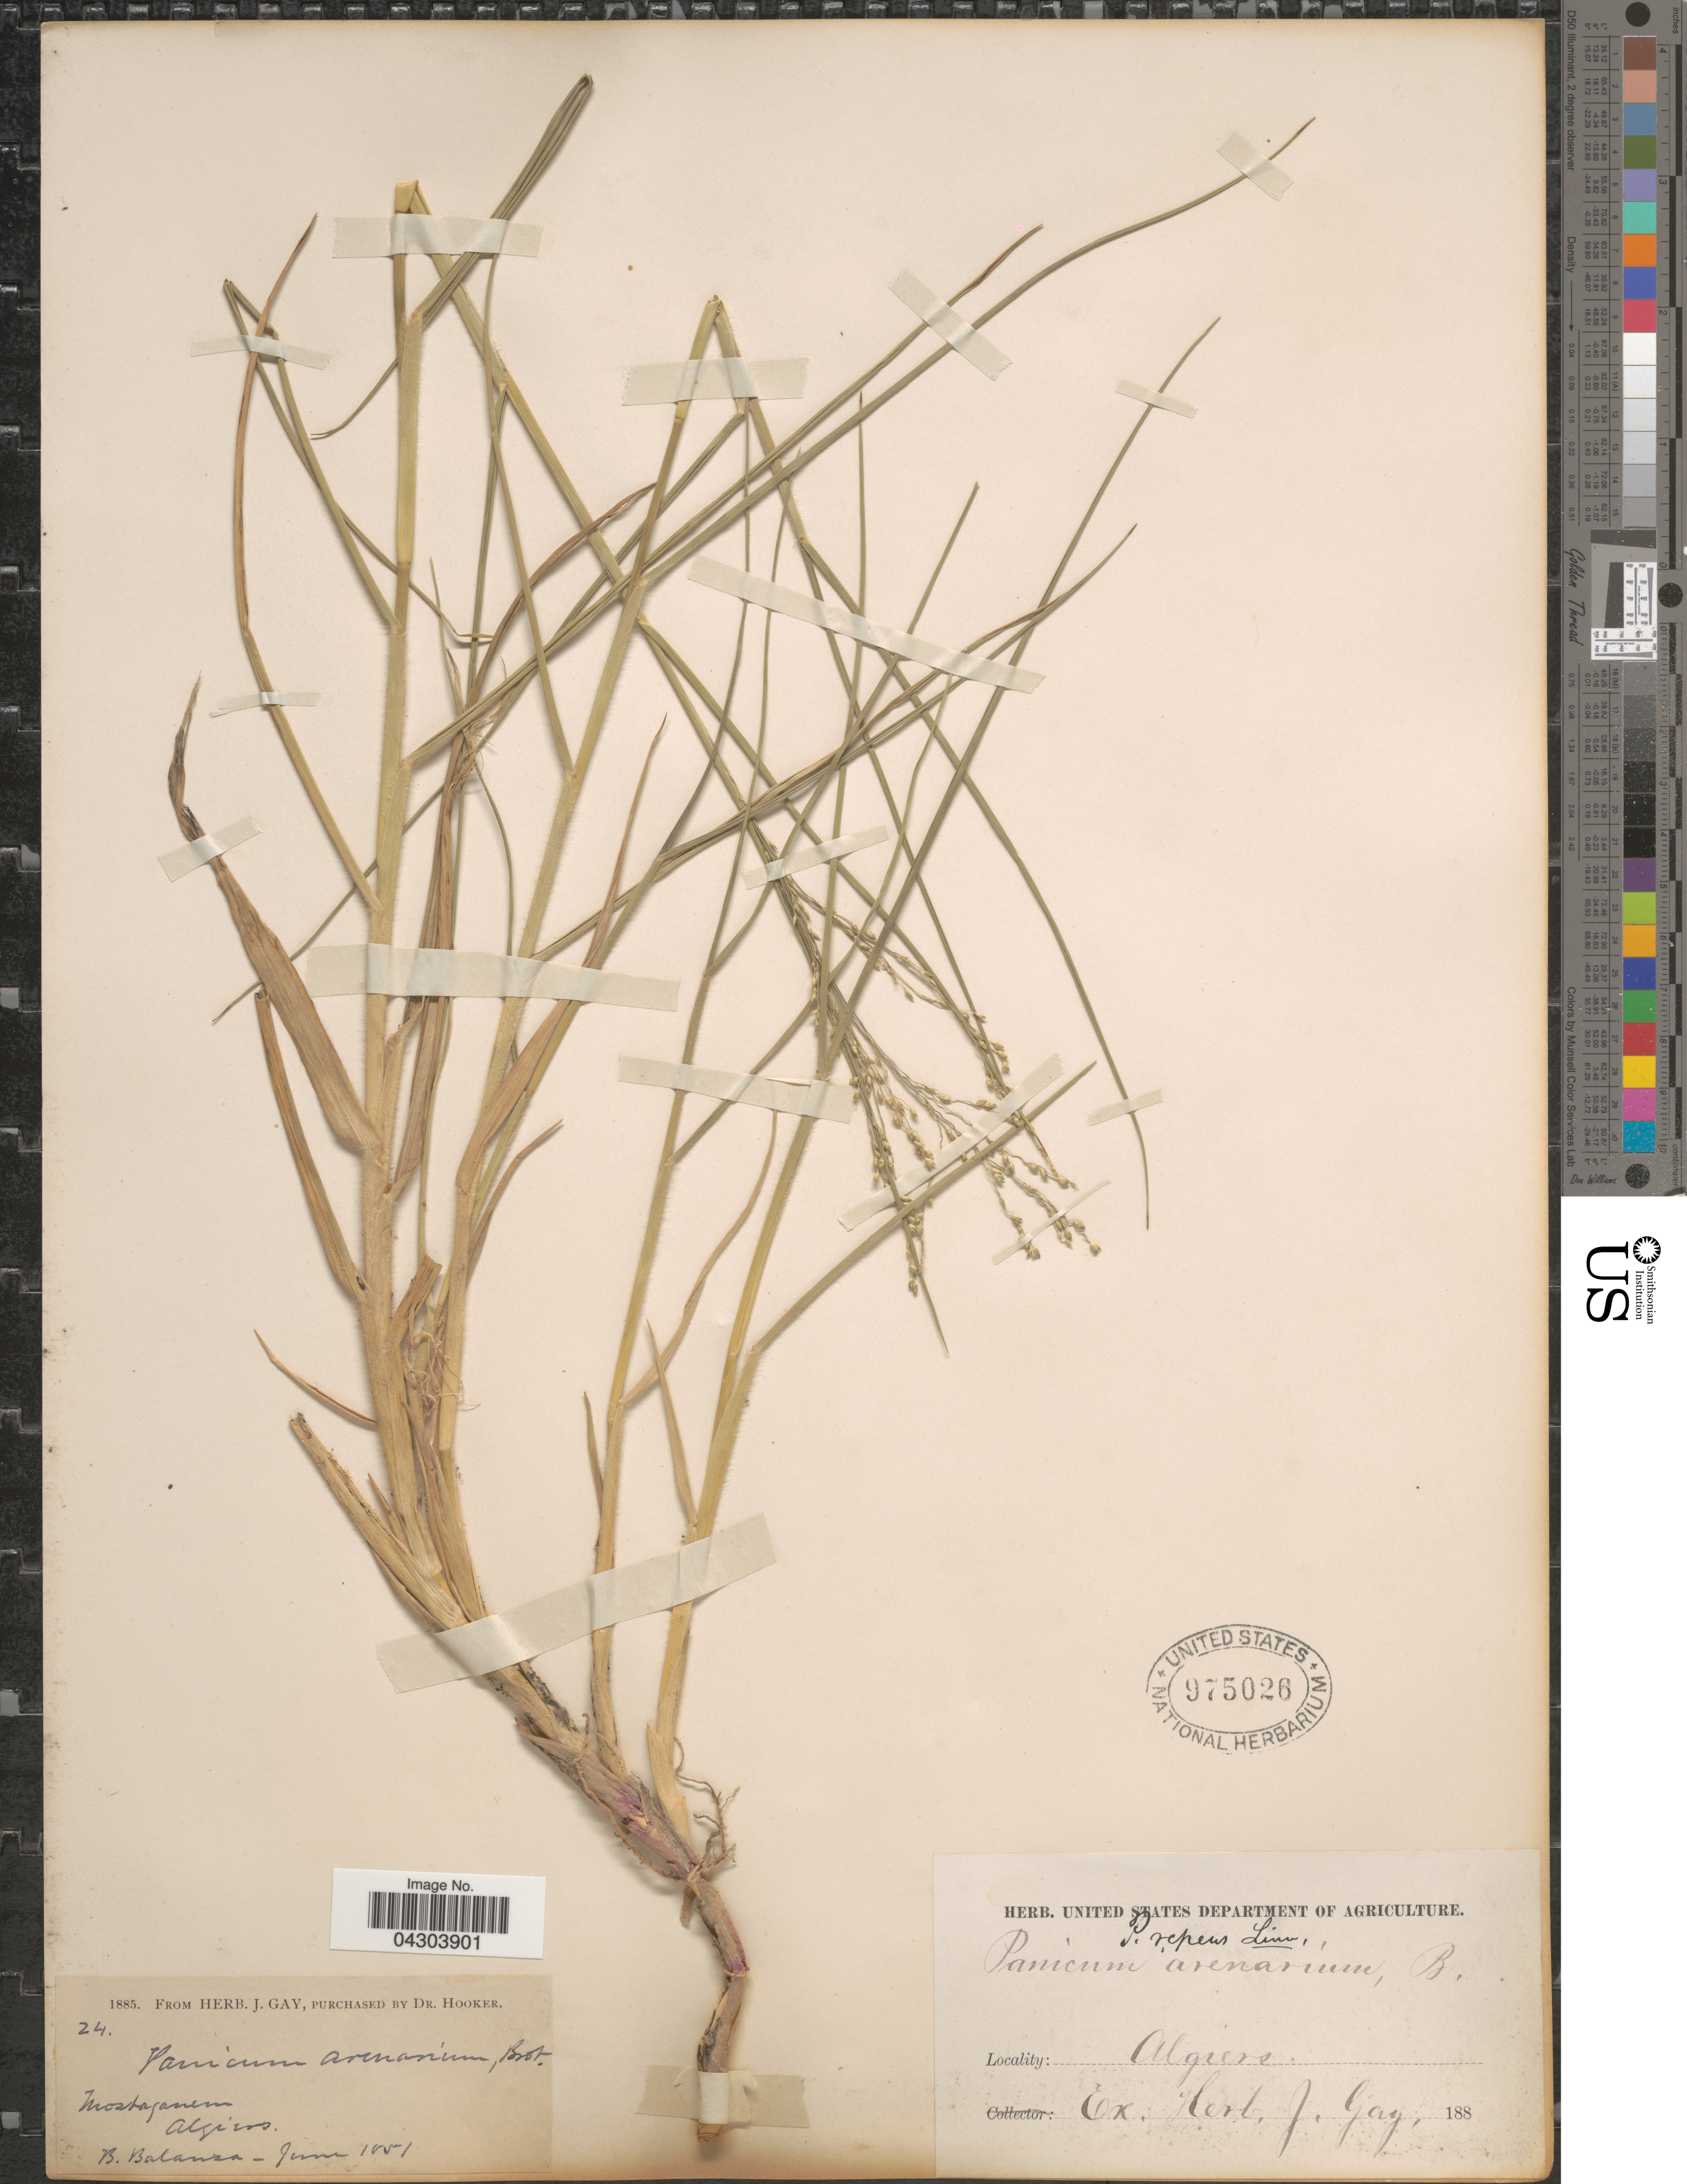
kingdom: Plantae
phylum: Tracheophyta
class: Liliopsida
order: Poales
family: Poaceae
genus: Panicum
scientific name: Panicum repens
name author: L.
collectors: B. Balansa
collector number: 24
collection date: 1851-06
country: Algeria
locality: Mostaganem.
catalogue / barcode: US 975026